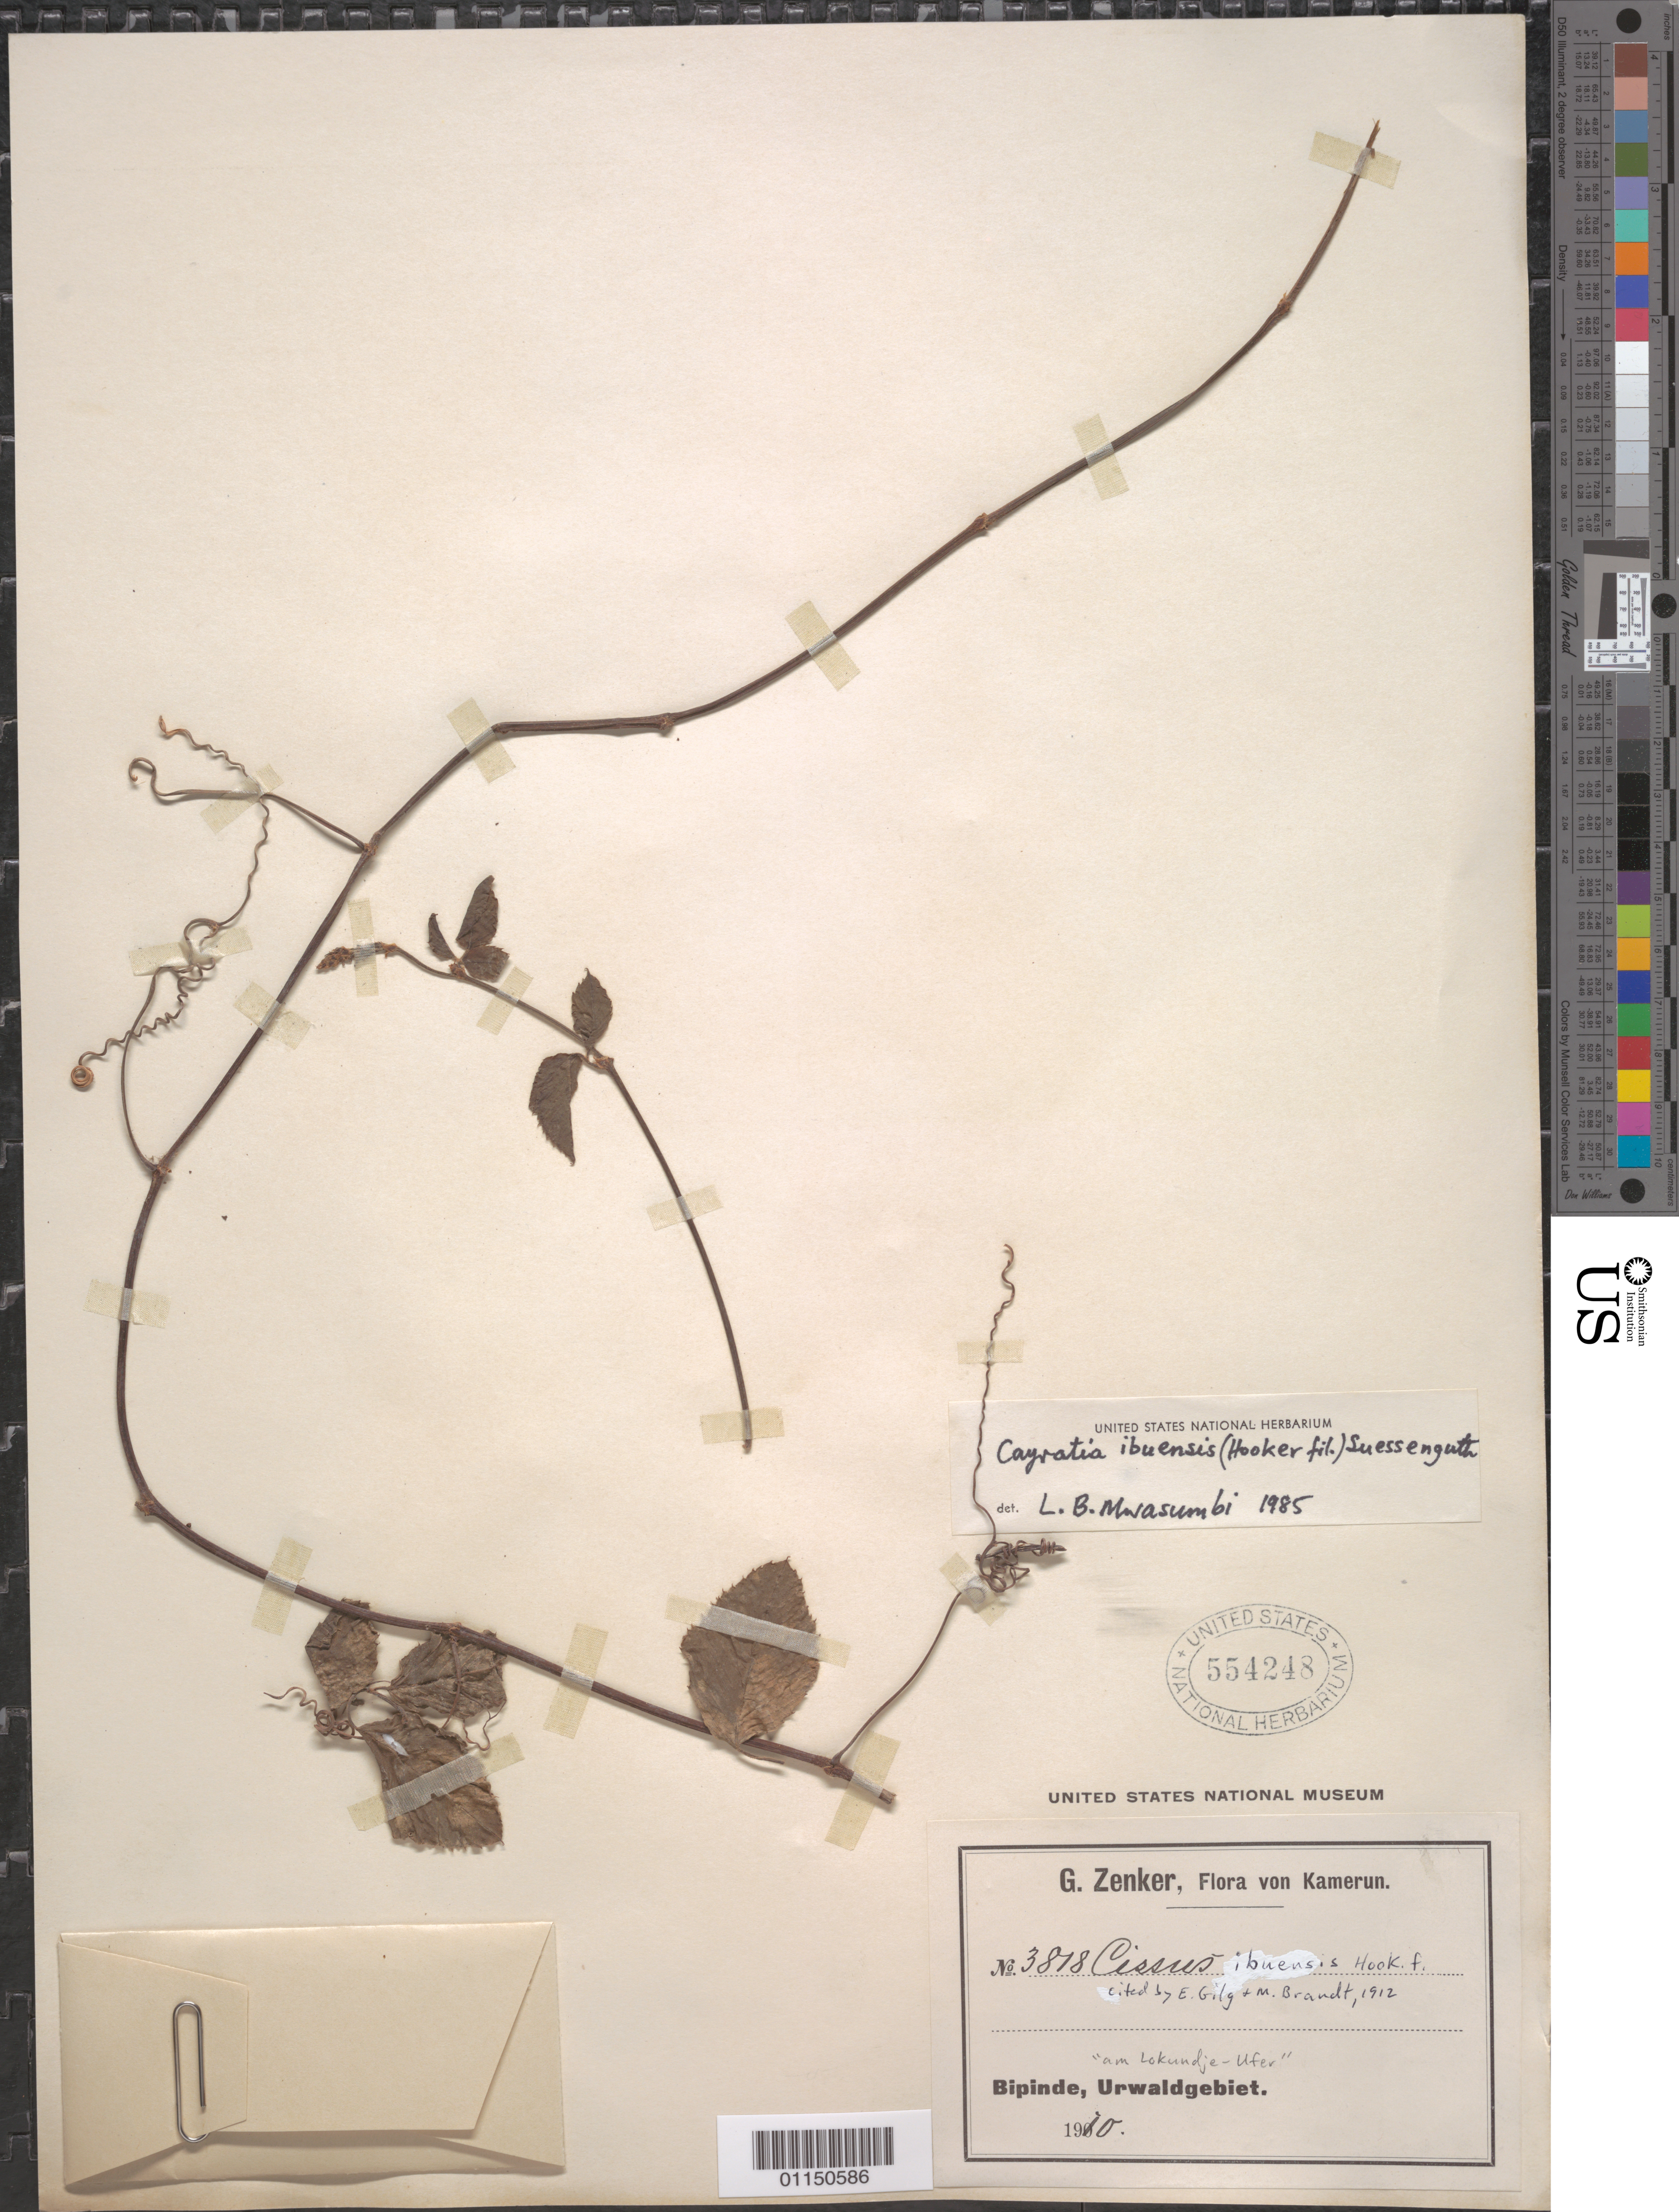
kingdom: Plantae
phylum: Tracheophyta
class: Magnoliopsida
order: Vitales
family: Vitaceae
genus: Cayratia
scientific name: Cayratia ibuensis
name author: (Hook. f.) Suess.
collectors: G. A. Zenker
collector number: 3818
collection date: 1910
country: Cameroon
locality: Bipinde.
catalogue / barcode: US 554248